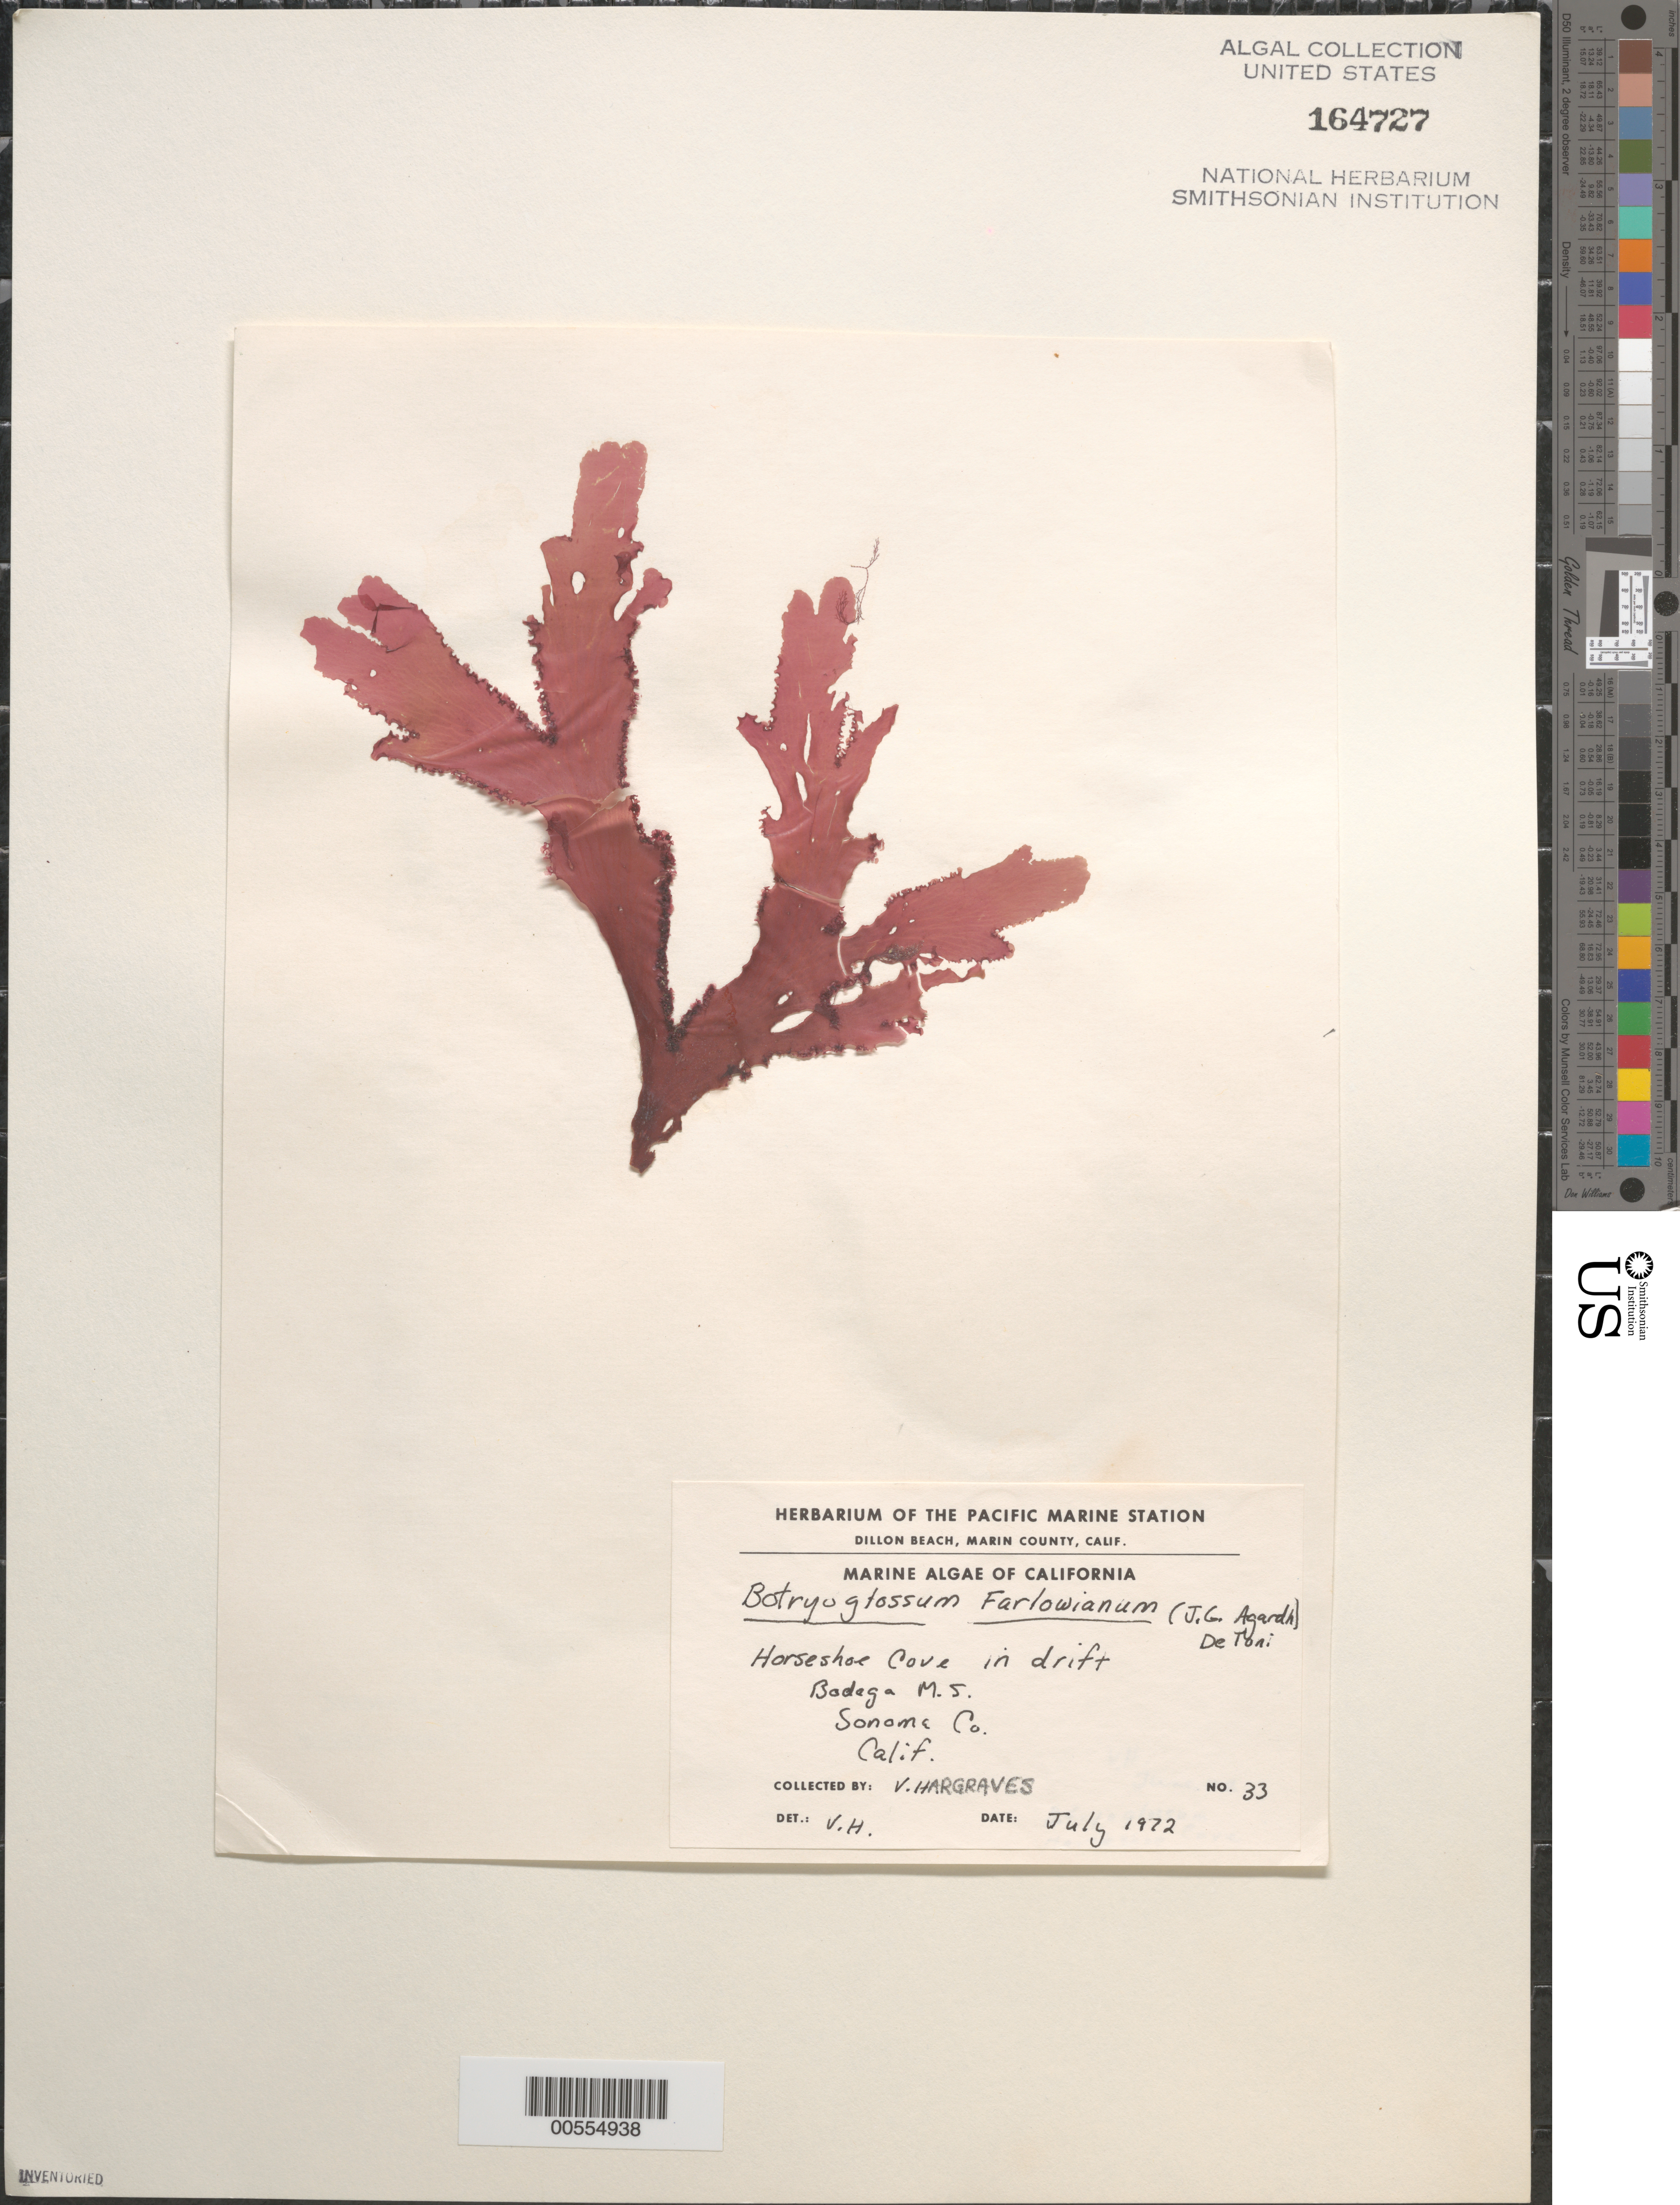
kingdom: Plantae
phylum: Rhodophyta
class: Florideophyceae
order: Ceramiales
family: Delesseriaceae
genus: Botryoglossum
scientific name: Botryoglossum farlowianum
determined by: Hargraves, V. A.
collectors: V. Hargraves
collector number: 33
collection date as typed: Jul 1972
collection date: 1972-07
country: United States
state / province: California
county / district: Sonoma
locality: Horseshoe Cove, Bodega Marine Station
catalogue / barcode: US 164727